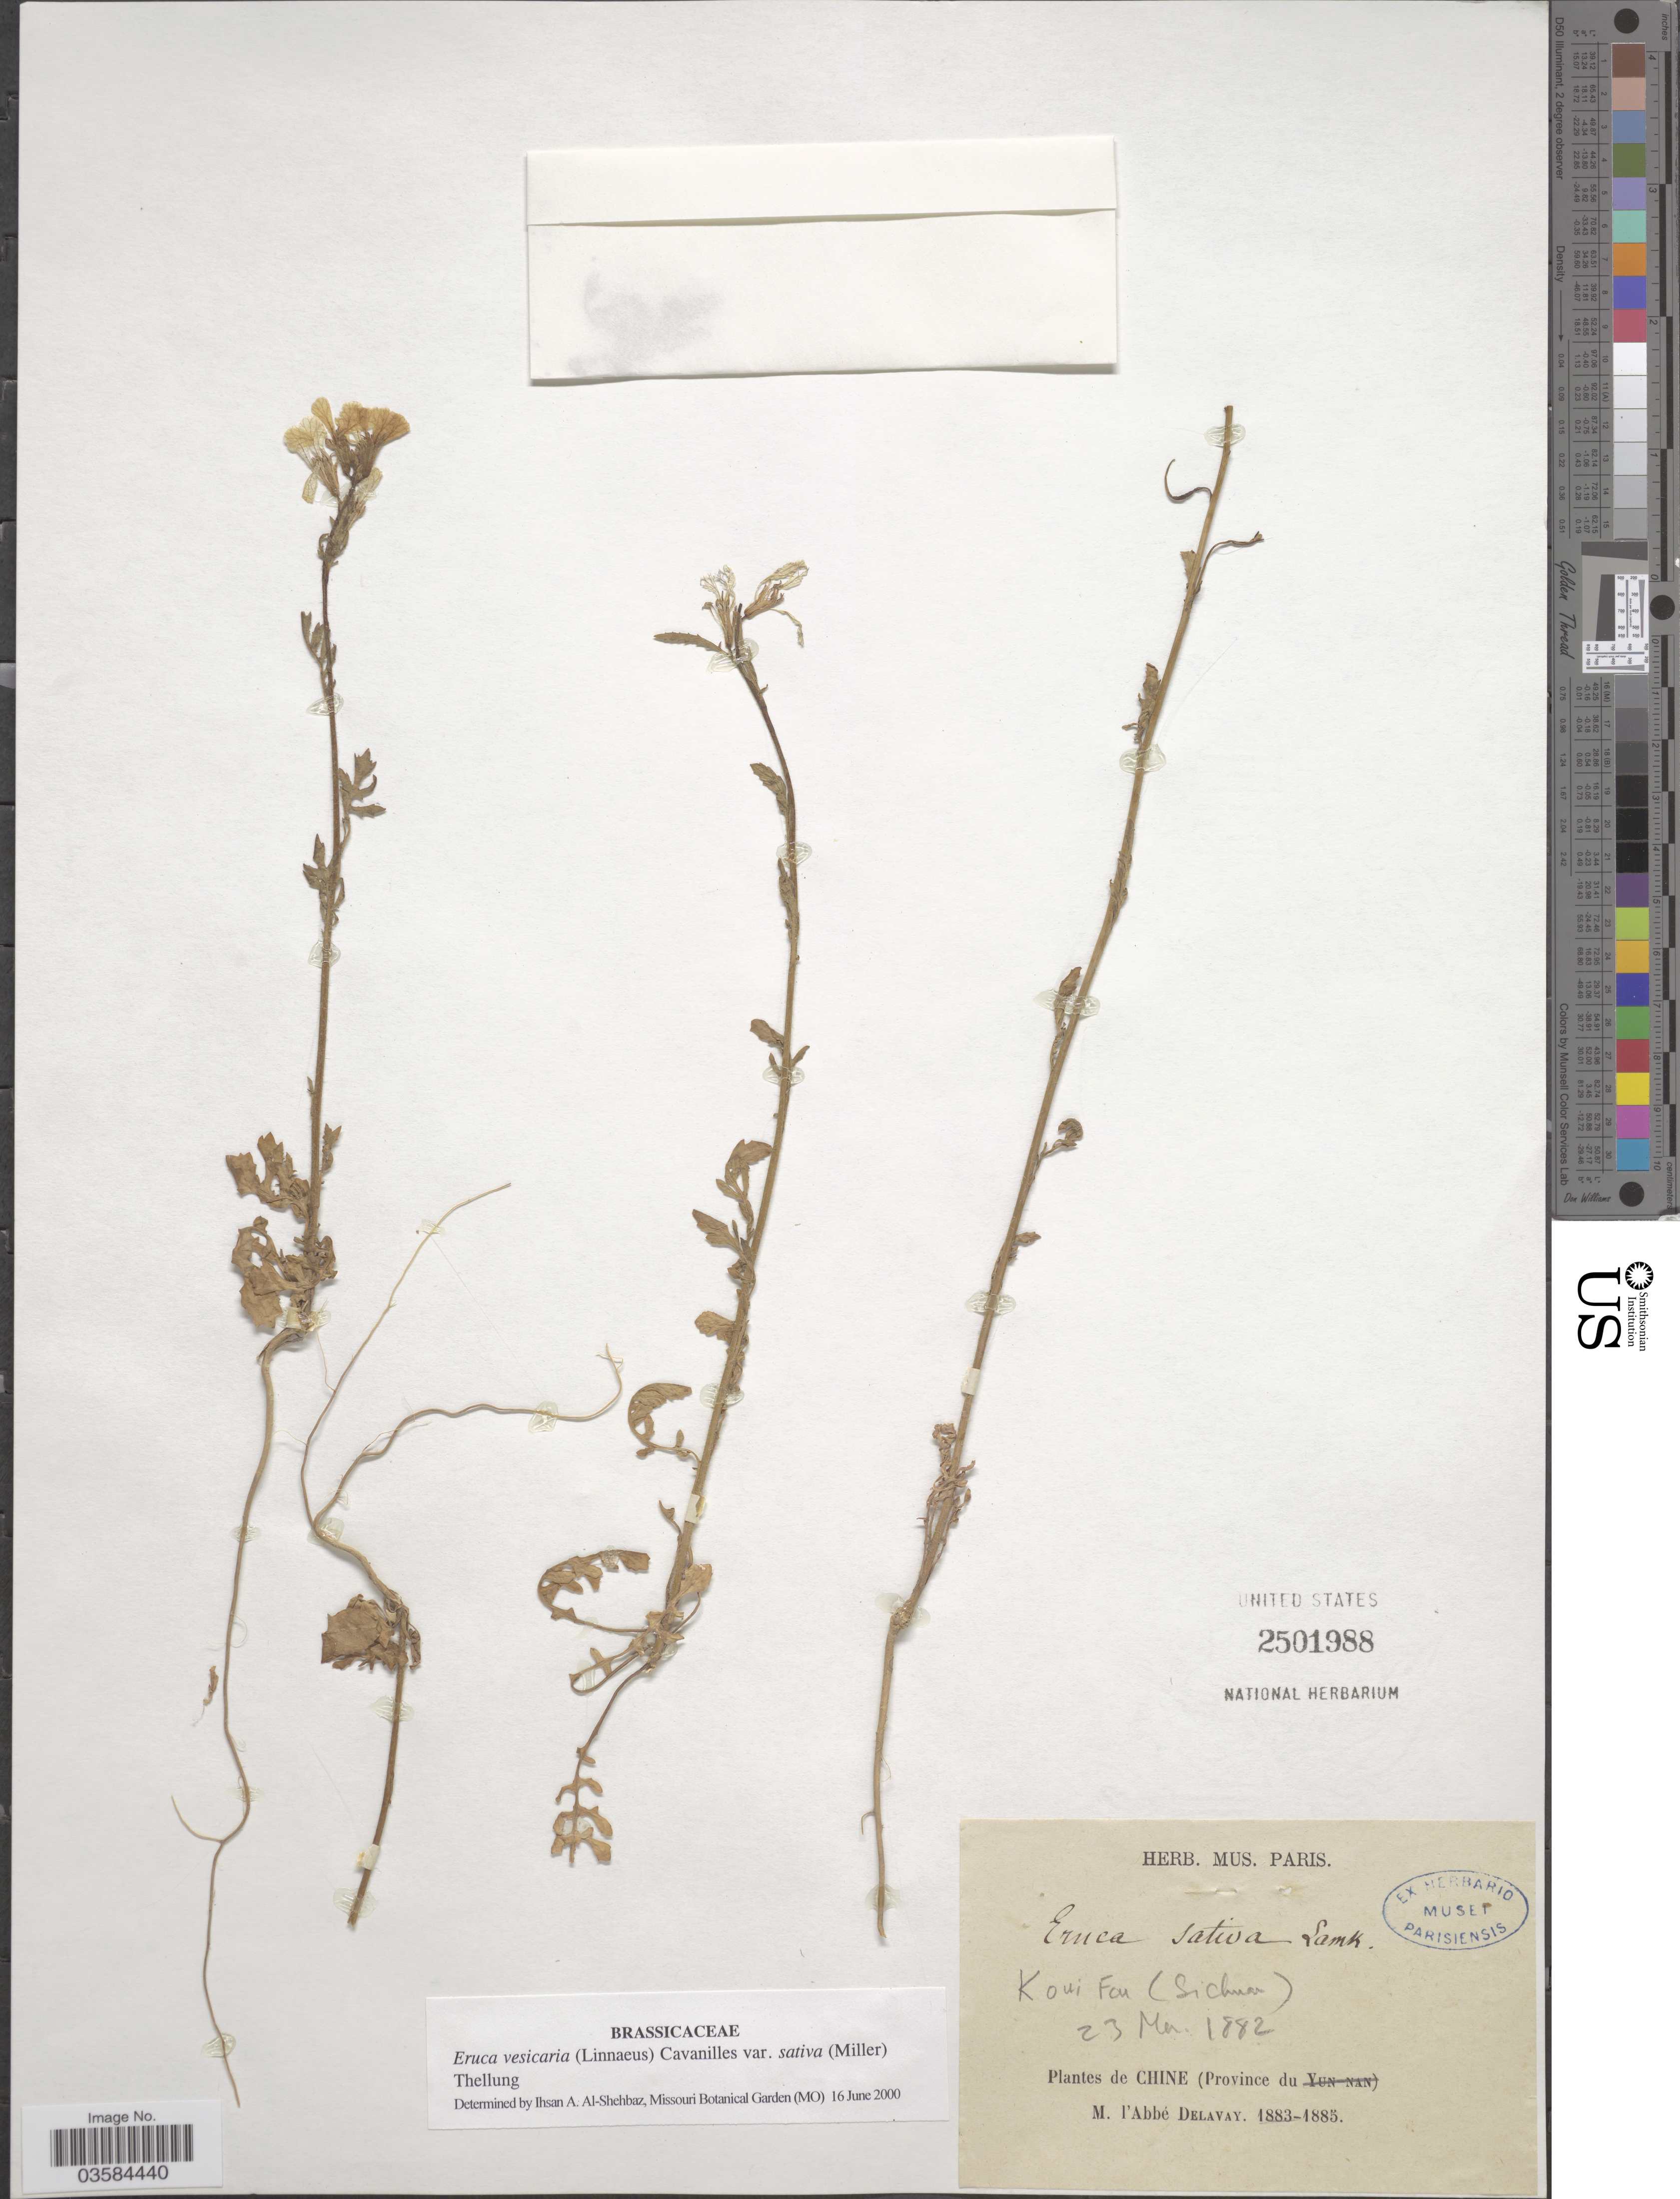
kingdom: Plantae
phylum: Tracheophyta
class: Magnoliopsida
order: Brassicales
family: Brassicaceae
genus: Eruca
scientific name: Eruca vesicaria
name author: (L.) Cav.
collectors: P. Delavay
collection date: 1882-03-23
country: China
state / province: Sichuan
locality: Koui Fan. [interpreted]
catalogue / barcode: US 2501988